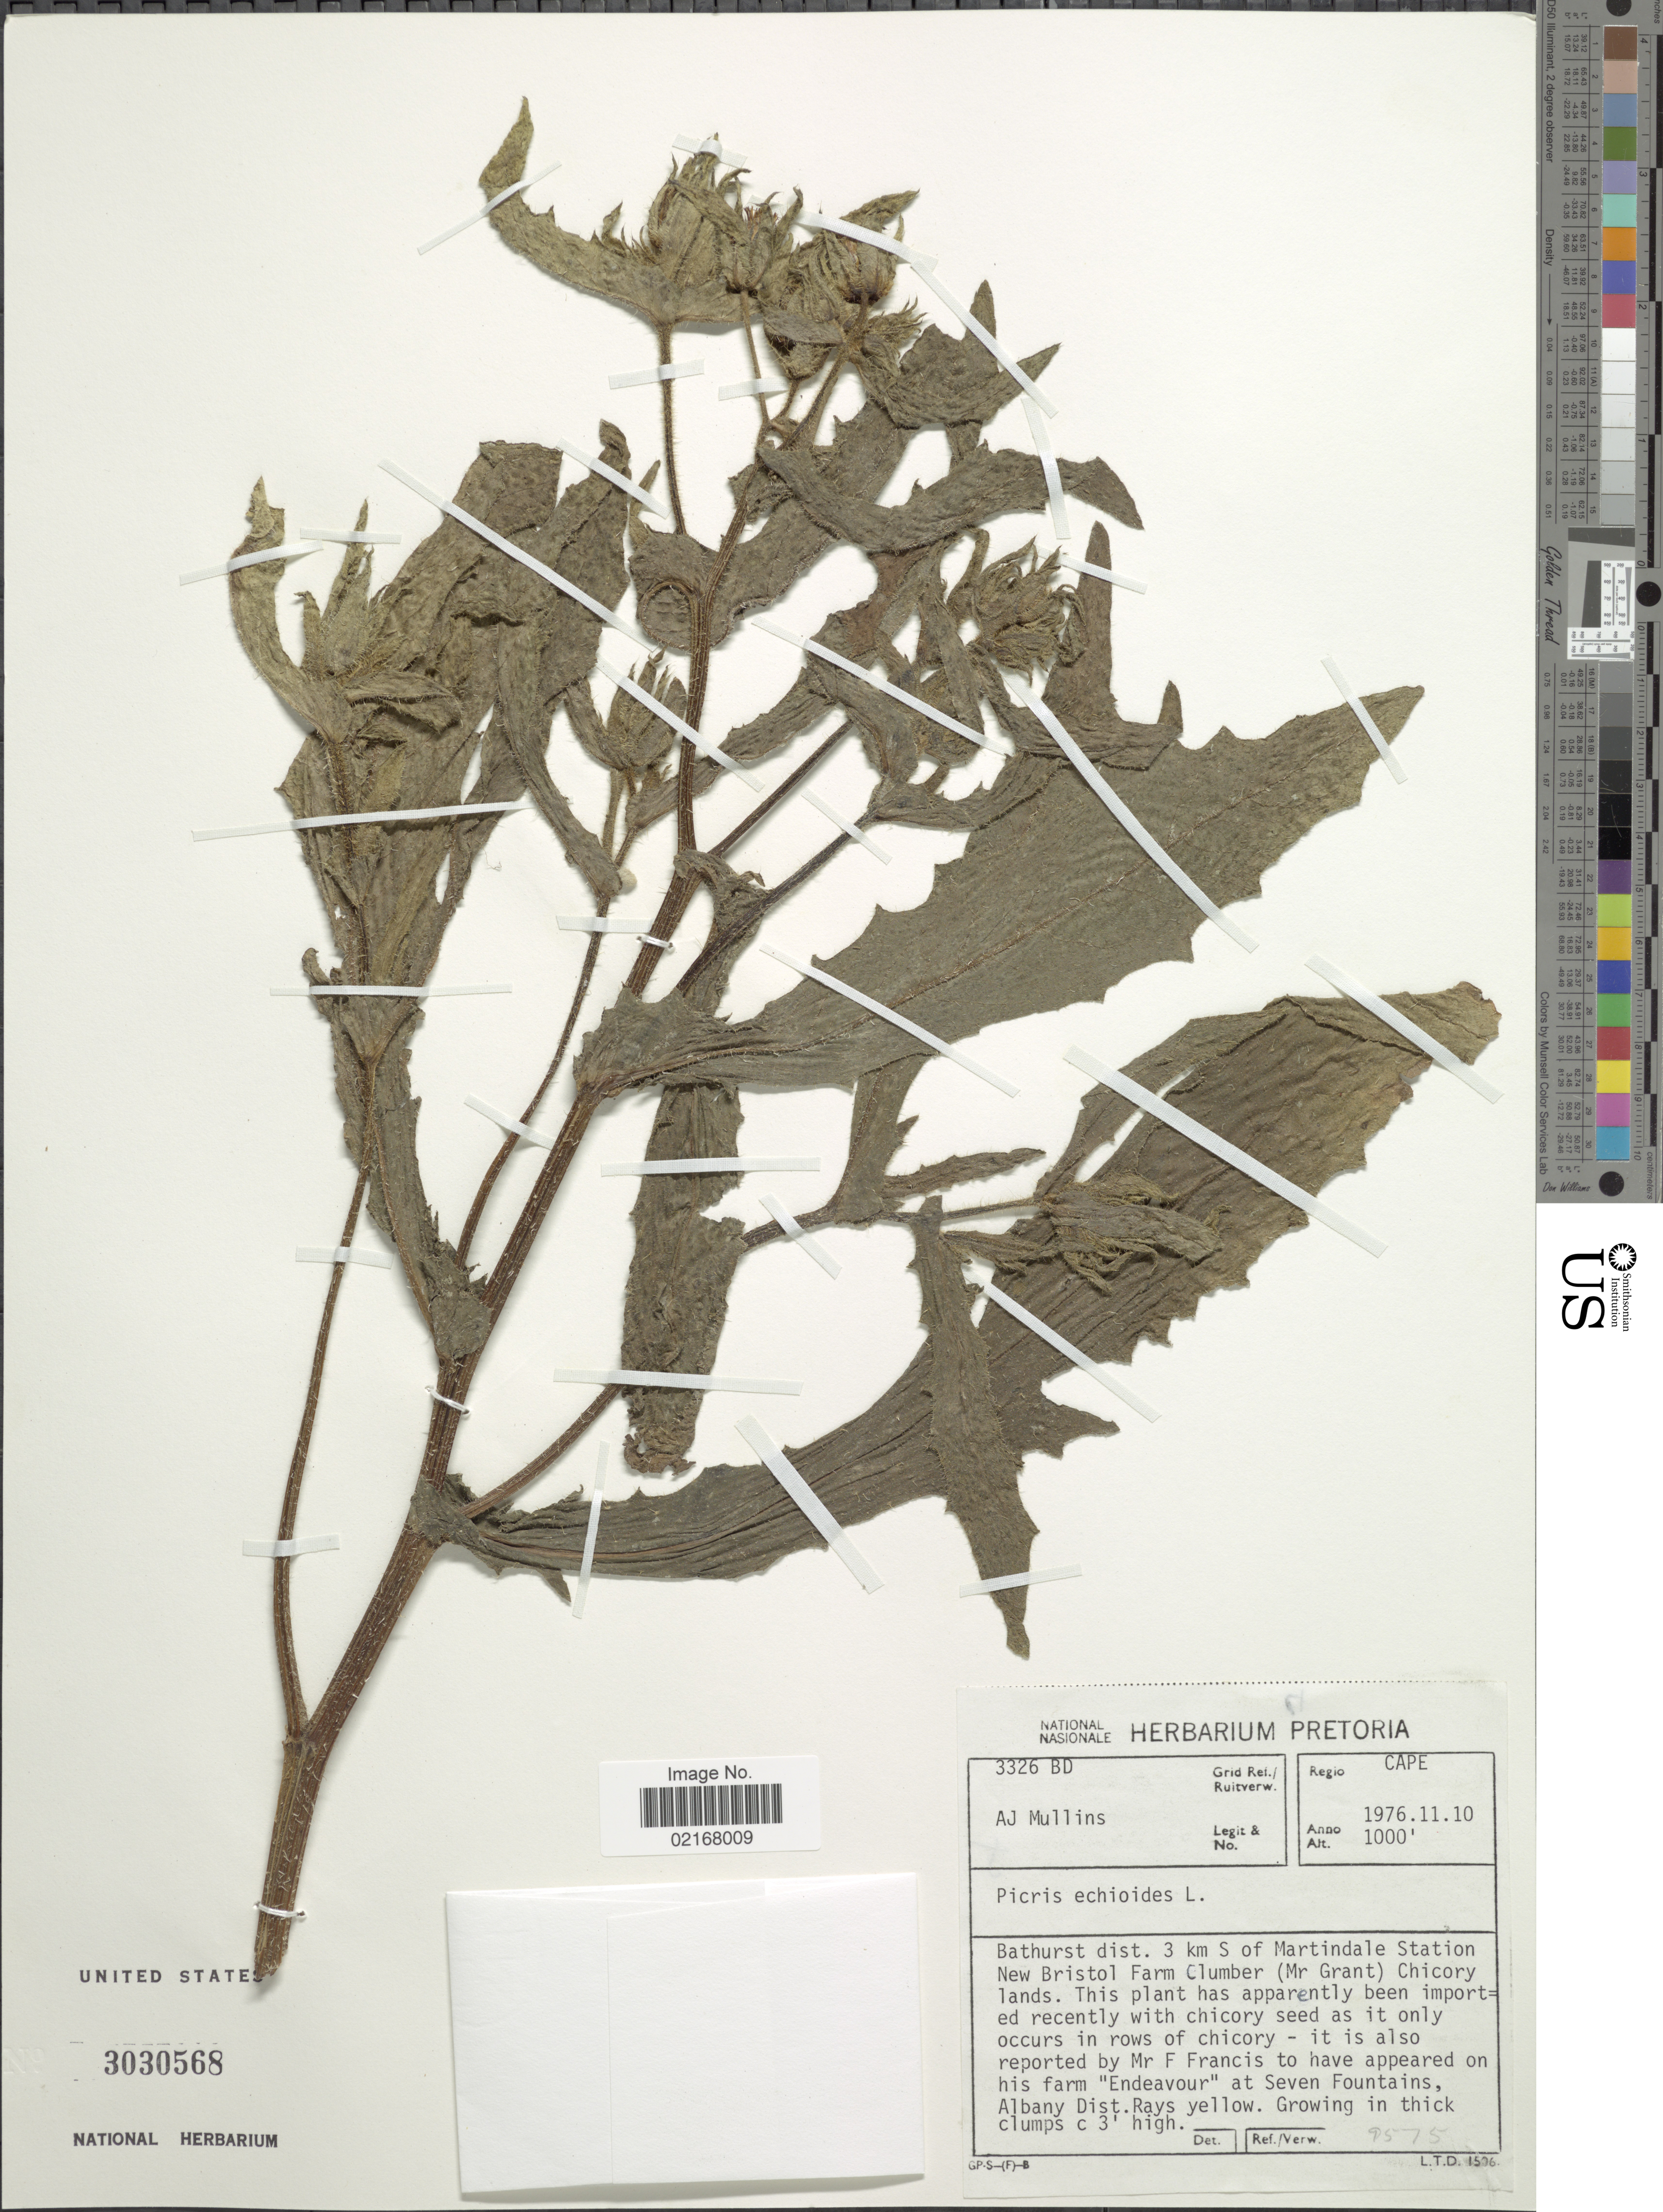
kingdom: Plantae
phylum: Tracheophyta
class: Magnoliopsida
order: Asterales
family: Asteraceae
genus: Helminthotheca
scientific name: Helminthotheca echioides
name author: (L.) Holub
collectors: A. Mullins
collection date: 1976-11-10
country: South Africa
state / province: Eastern Cape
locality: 3326 BD. Regio Cape. Bathurst dist. 3 km S of Martindale Station New Bristol Farm Clumber (Mt Grant) Chicory lands.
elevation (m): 305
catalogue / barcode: US 3030568